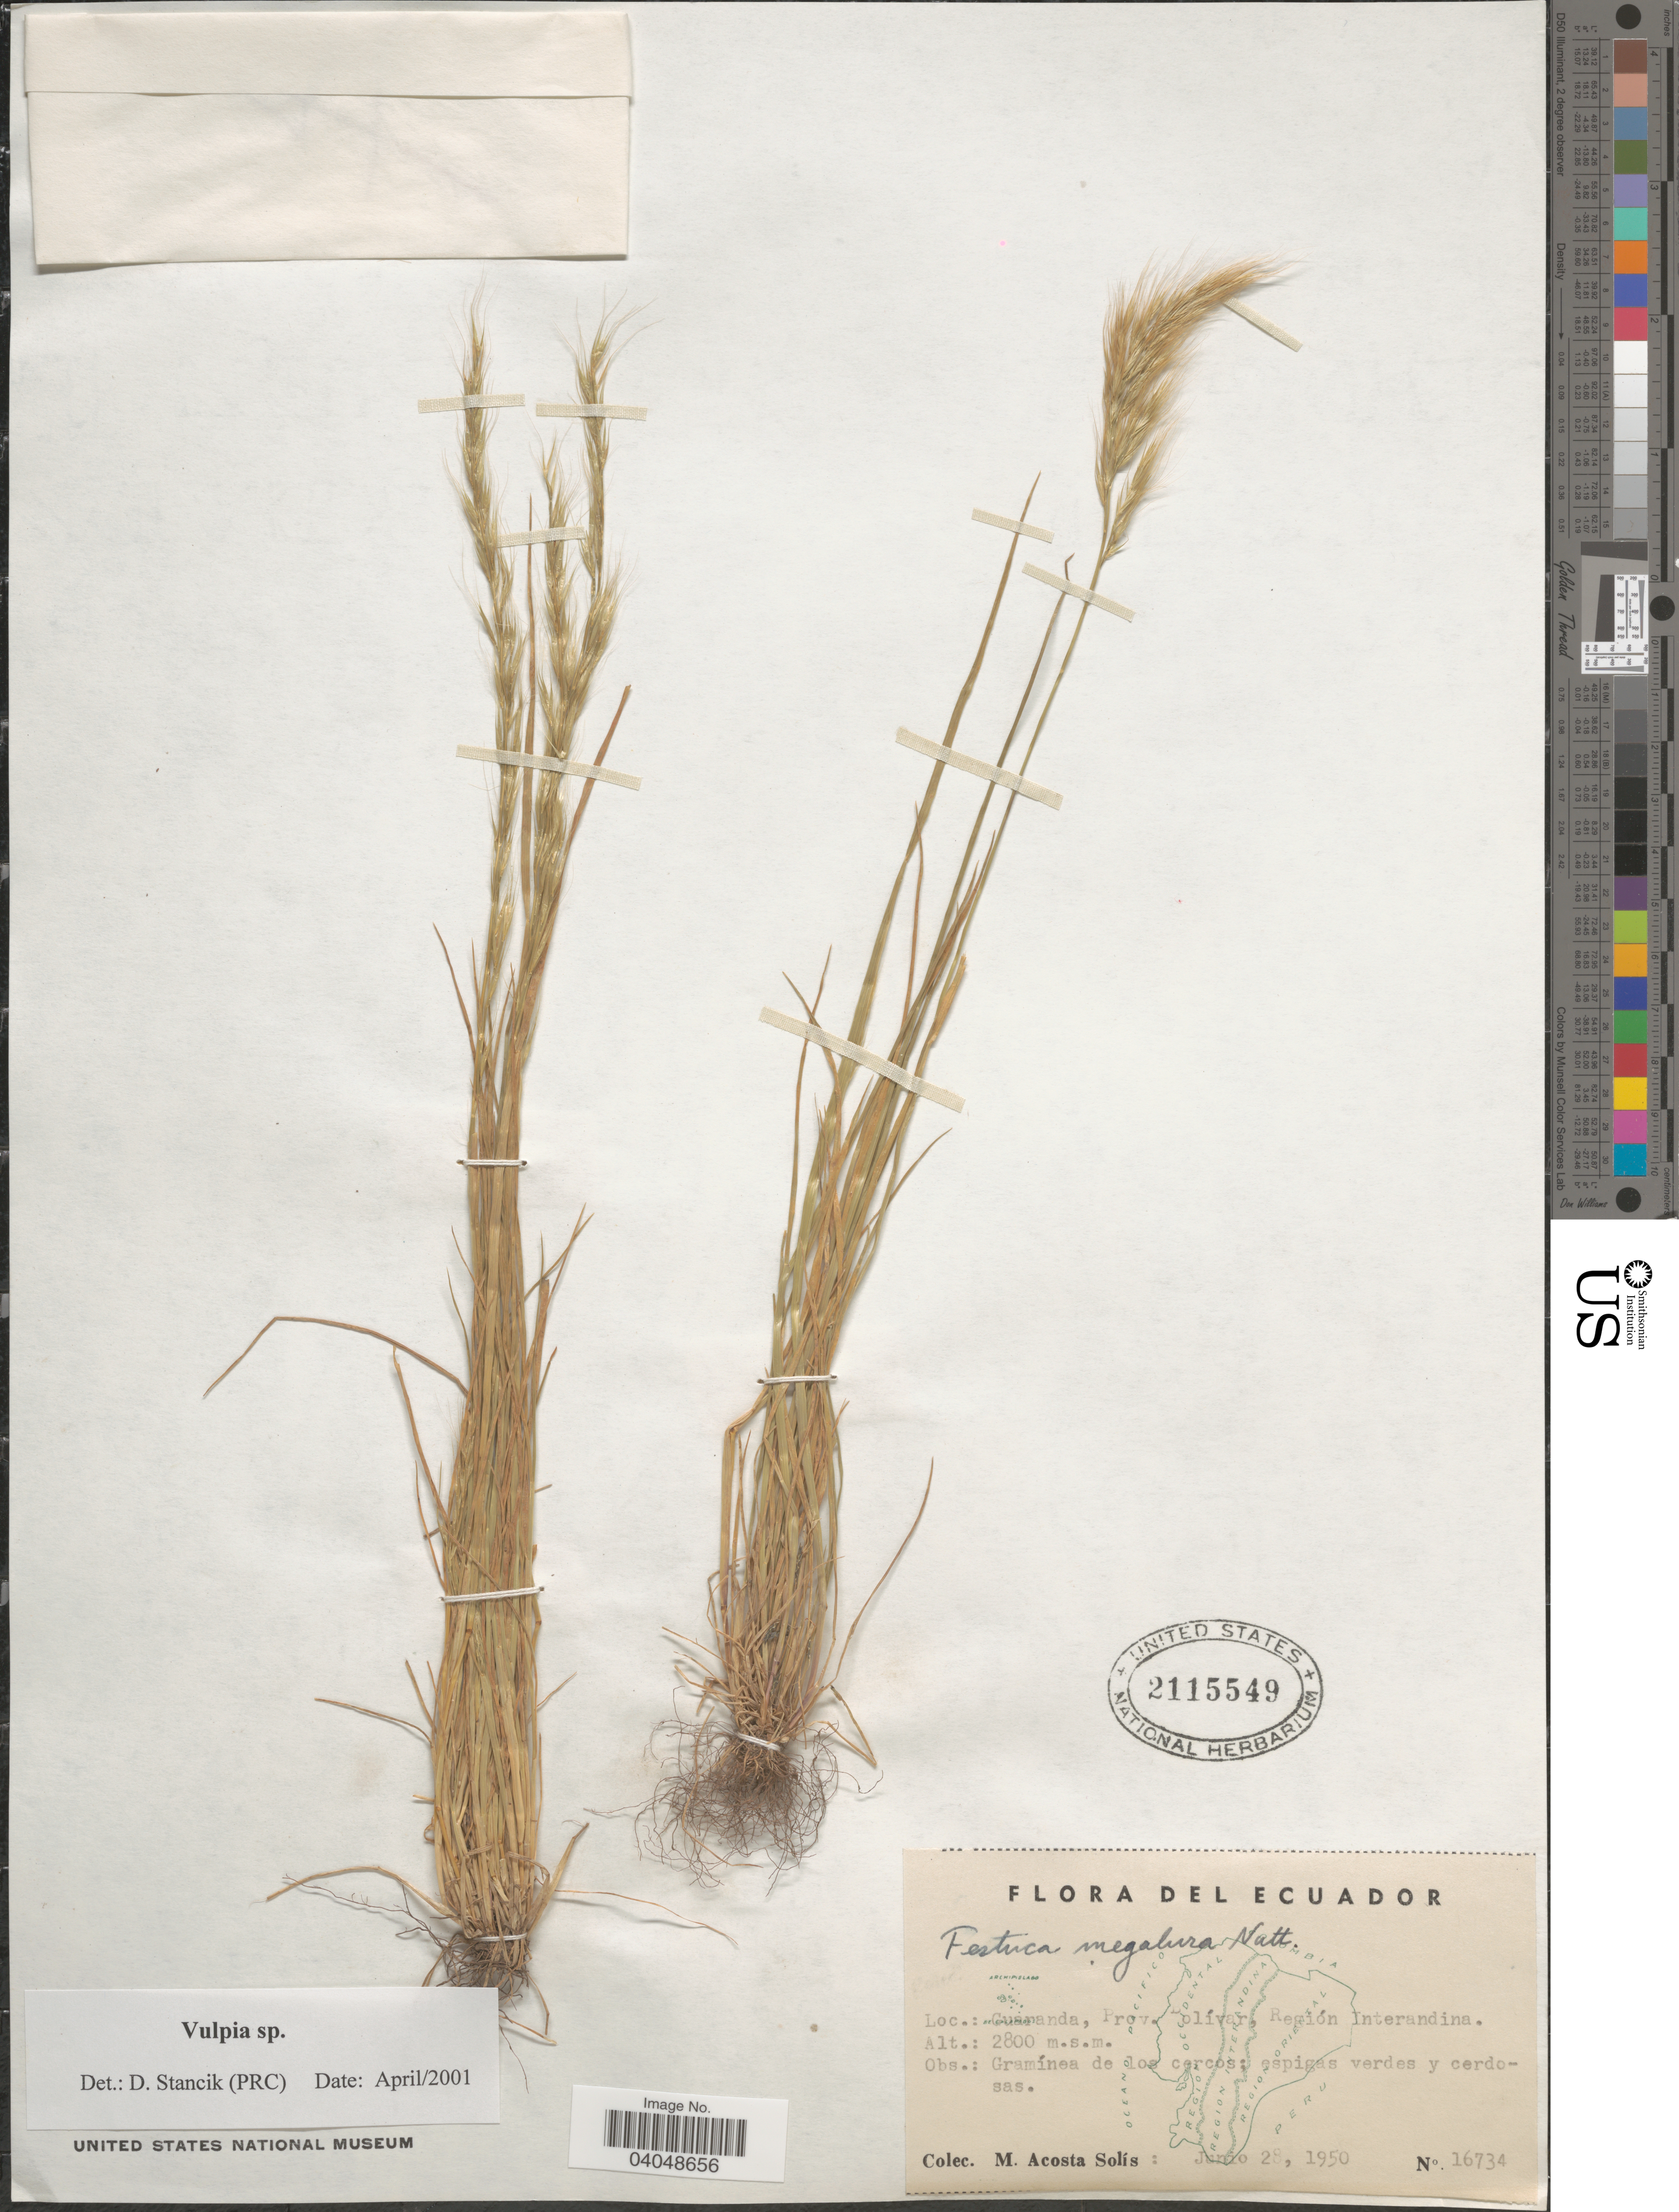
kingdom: Plantae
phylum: Tracheophyta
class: Liliopsida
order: Poales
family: Poaceae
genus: Festuca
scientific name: Festuca sp.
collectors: M. Acosta Solis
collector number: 16734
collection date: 1950-06-28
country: Ecuador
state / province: Bolívar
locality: Guaranda, Región Interandina.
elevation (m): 2800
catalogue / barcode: US 2115549